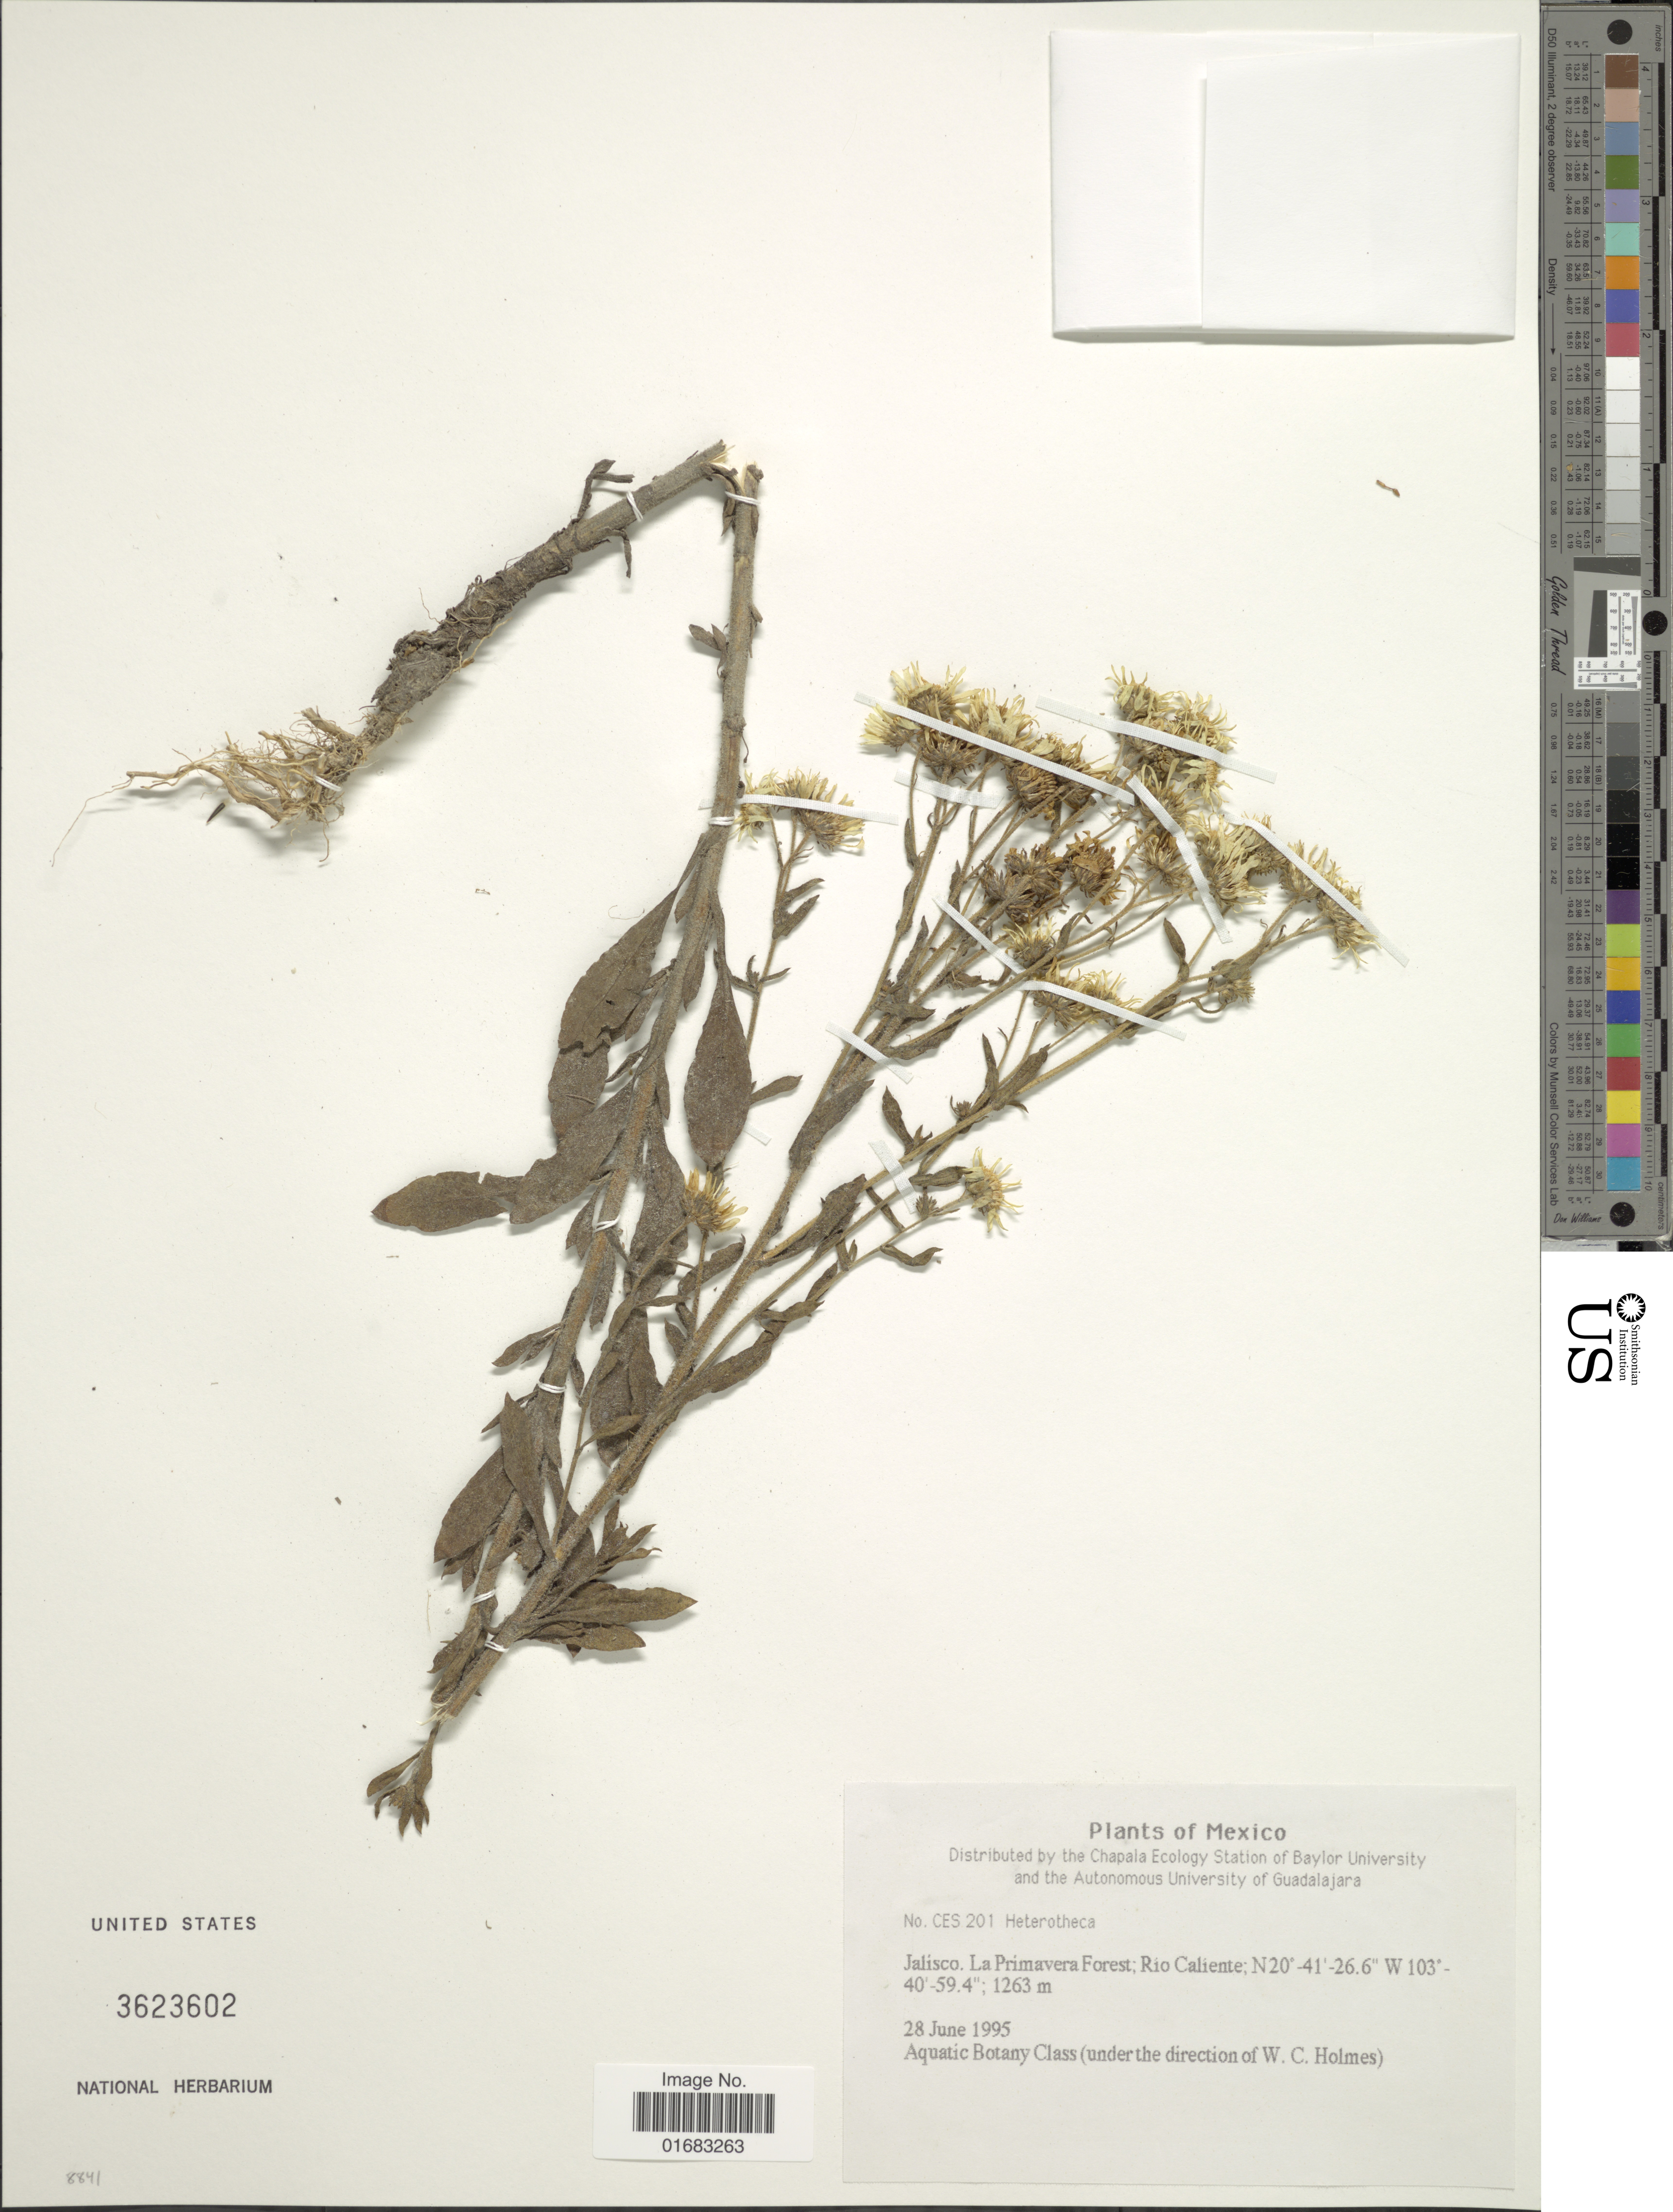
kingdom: Plantae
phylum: Tracheophyta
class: Magnoliopsida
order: Asterales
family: Asteraceae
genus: Heterotheca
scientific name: Heterotheca sp.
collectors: W. Holmes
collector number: CES 201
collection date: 1995-06-28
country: Mexico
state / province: Jalisco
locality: Mexico. Jalisco. La Primavera Forest; Rio Caliente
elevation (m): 1263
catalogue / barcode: US 3623602